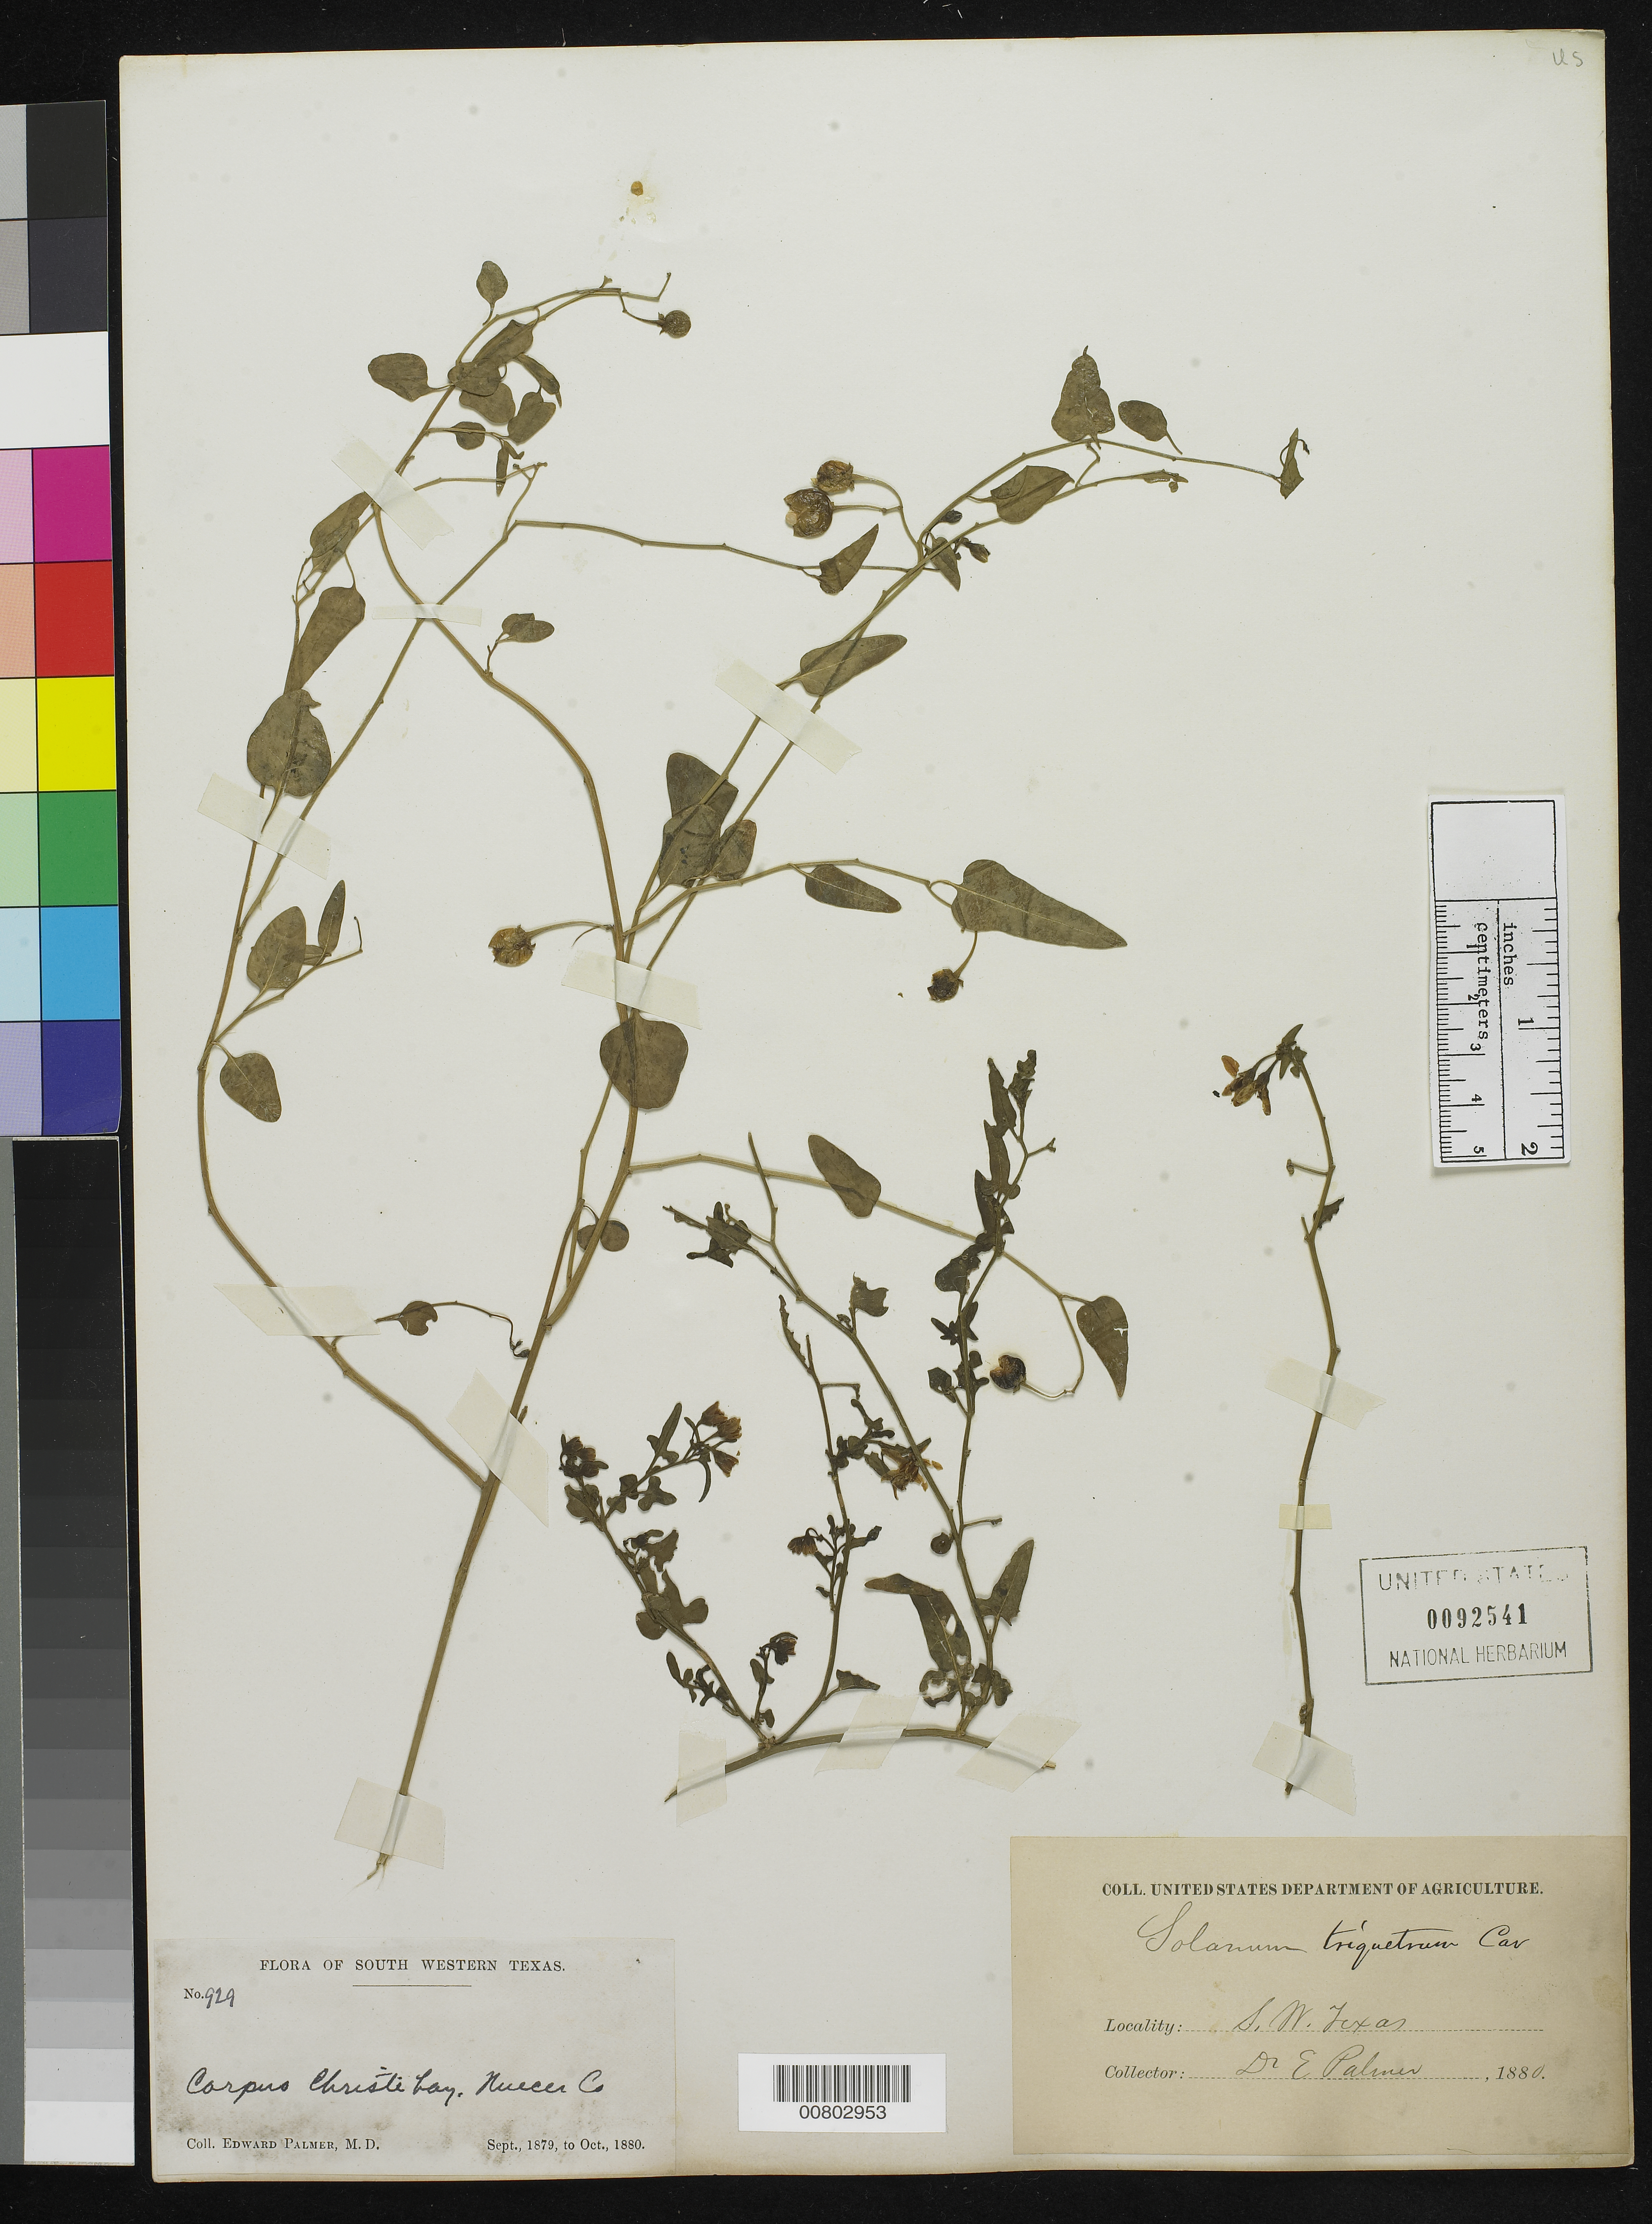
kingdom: Plantae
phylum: Tracheophyta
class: Magnoliopsida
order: Solanales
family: Solanaceae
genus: Solanum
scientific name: Solanum triquetrum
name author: Cav.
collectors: E. Palmer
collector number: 929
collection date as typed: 1880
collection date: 1880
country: United States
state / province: Texas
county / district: Nueces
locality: Corpus Christi bay, Nueces County, Texas.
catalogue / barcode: US 92541